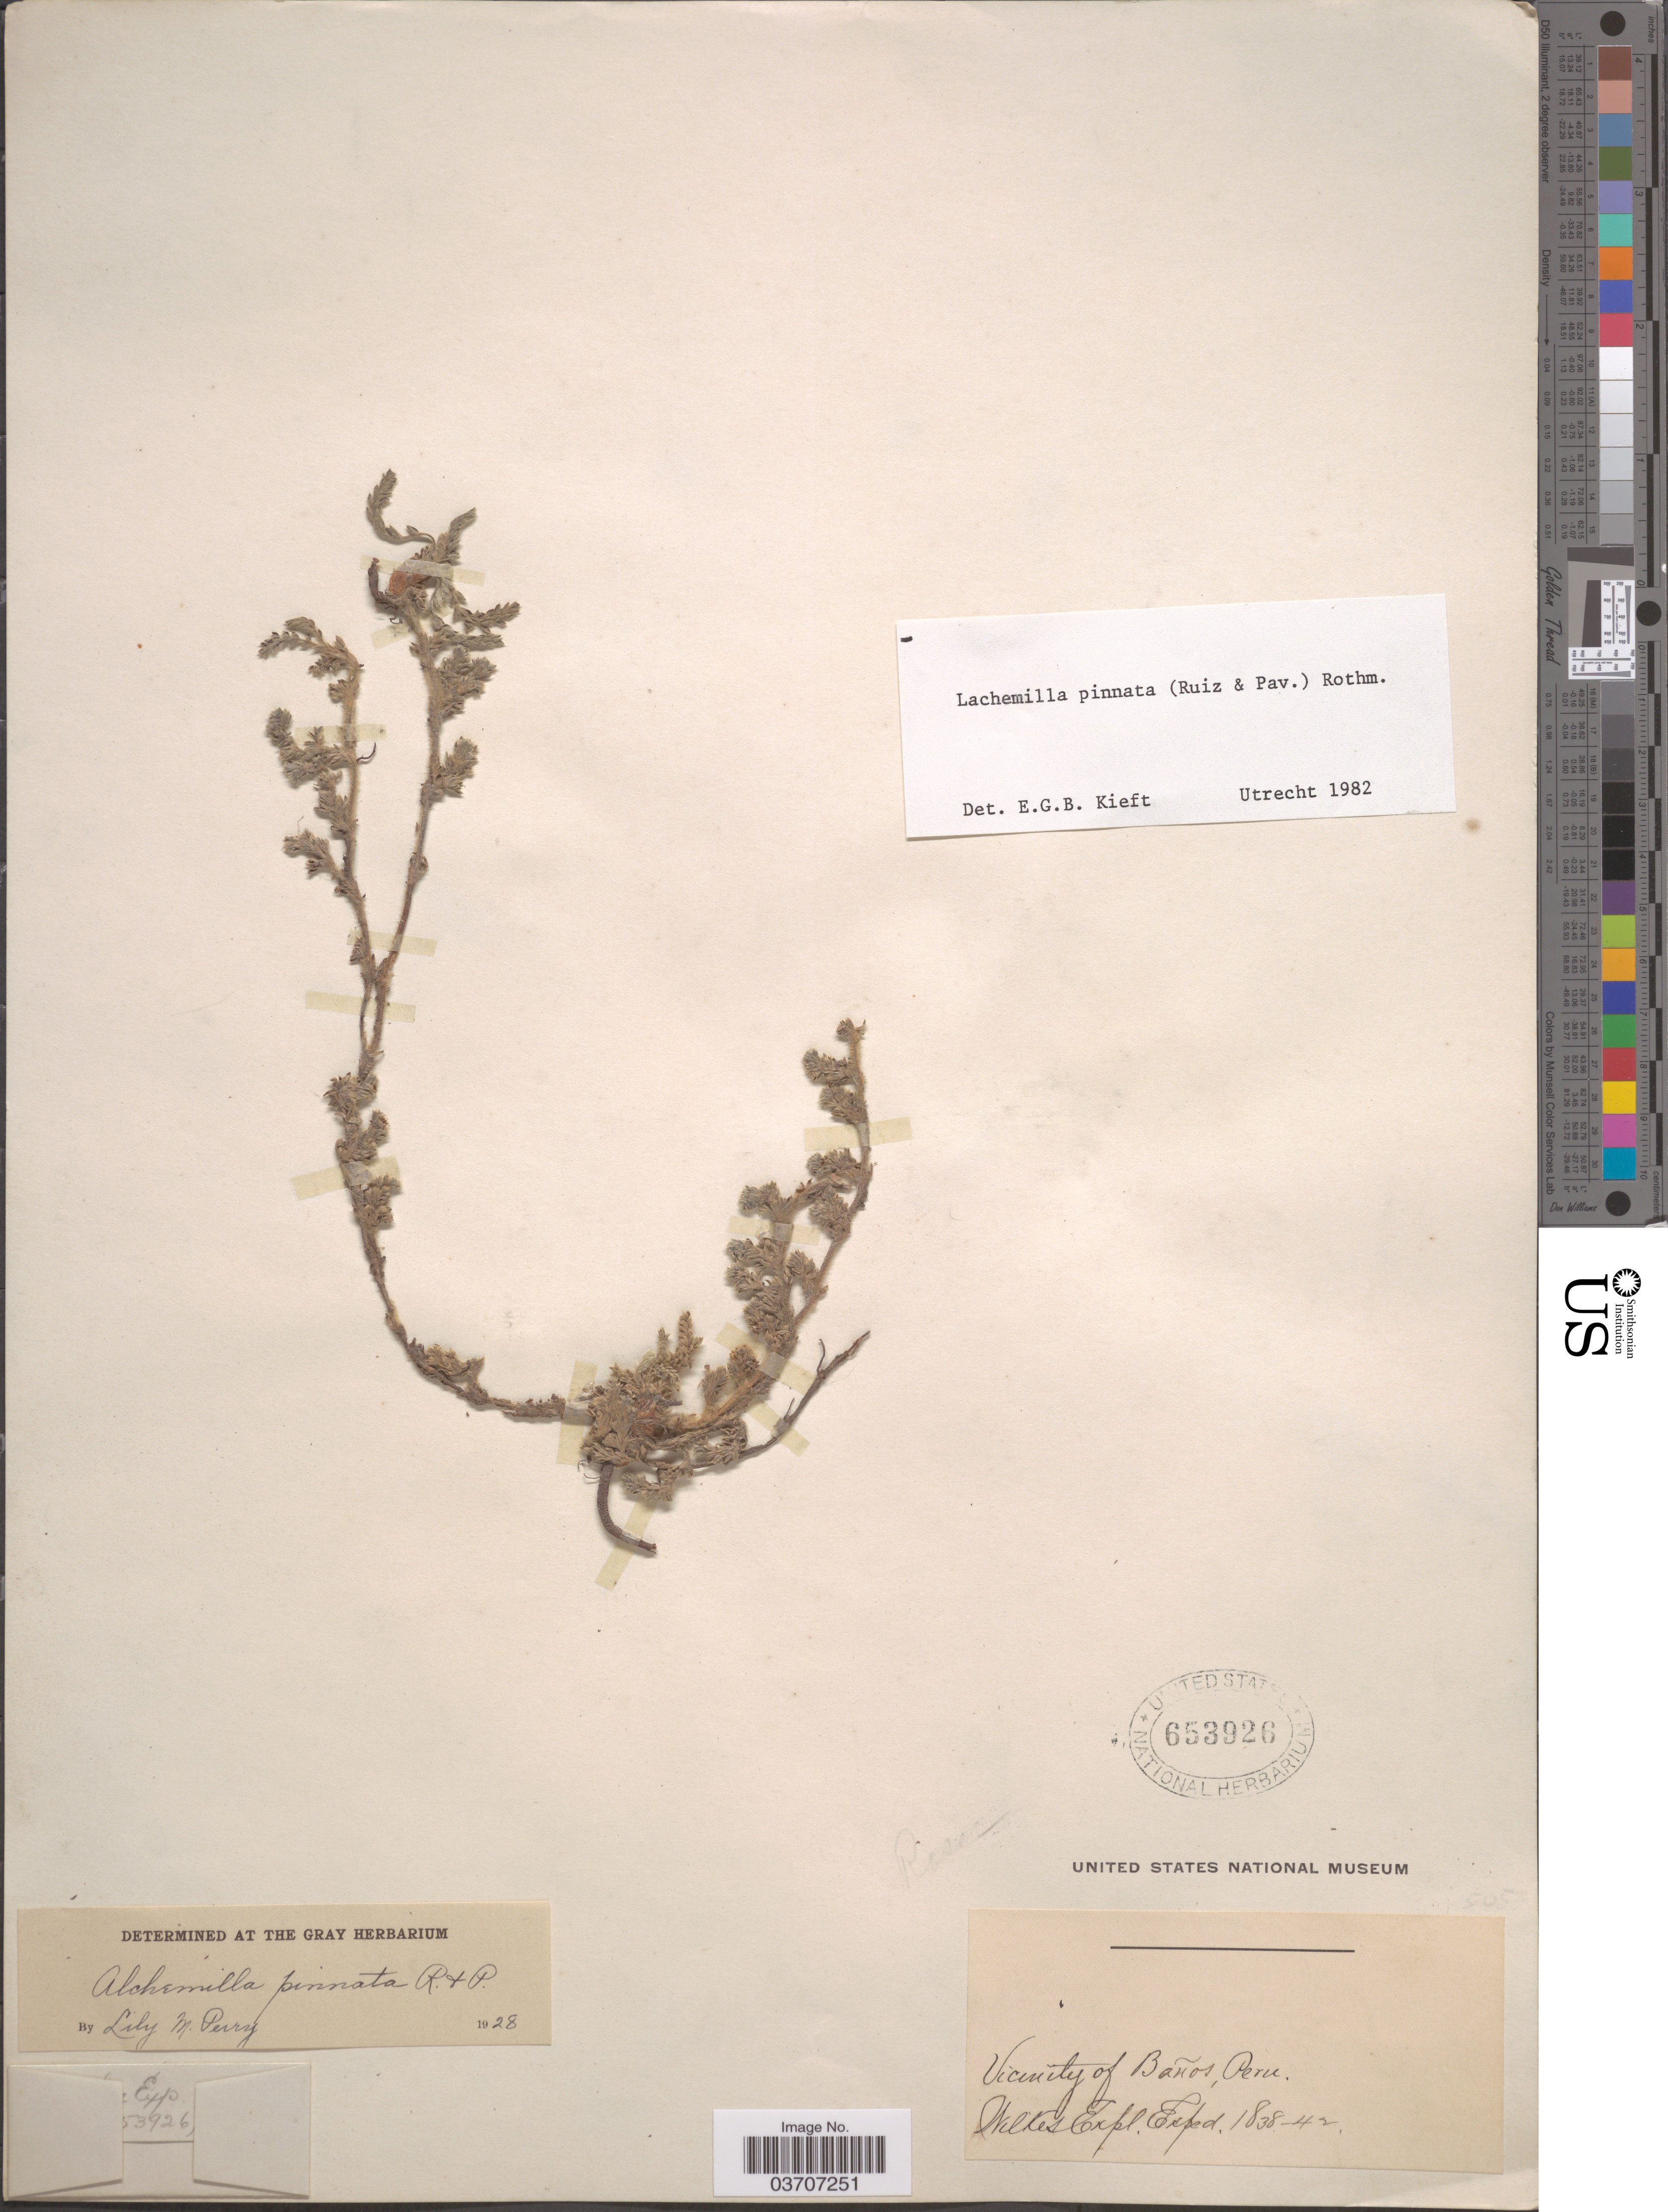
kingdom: Plantae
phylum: Tracheophyta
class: Magnoliopsida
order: Rosales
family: Rosaceae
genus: Lachemilla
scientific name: Lachemilla pinnata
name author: (Ruiz & Pav.) Rothm.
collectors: Wilkes Explor. Exped.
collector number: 53926?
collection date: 1838/1842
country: Peru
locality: Vicinity of Baños.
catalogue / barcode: US 653926